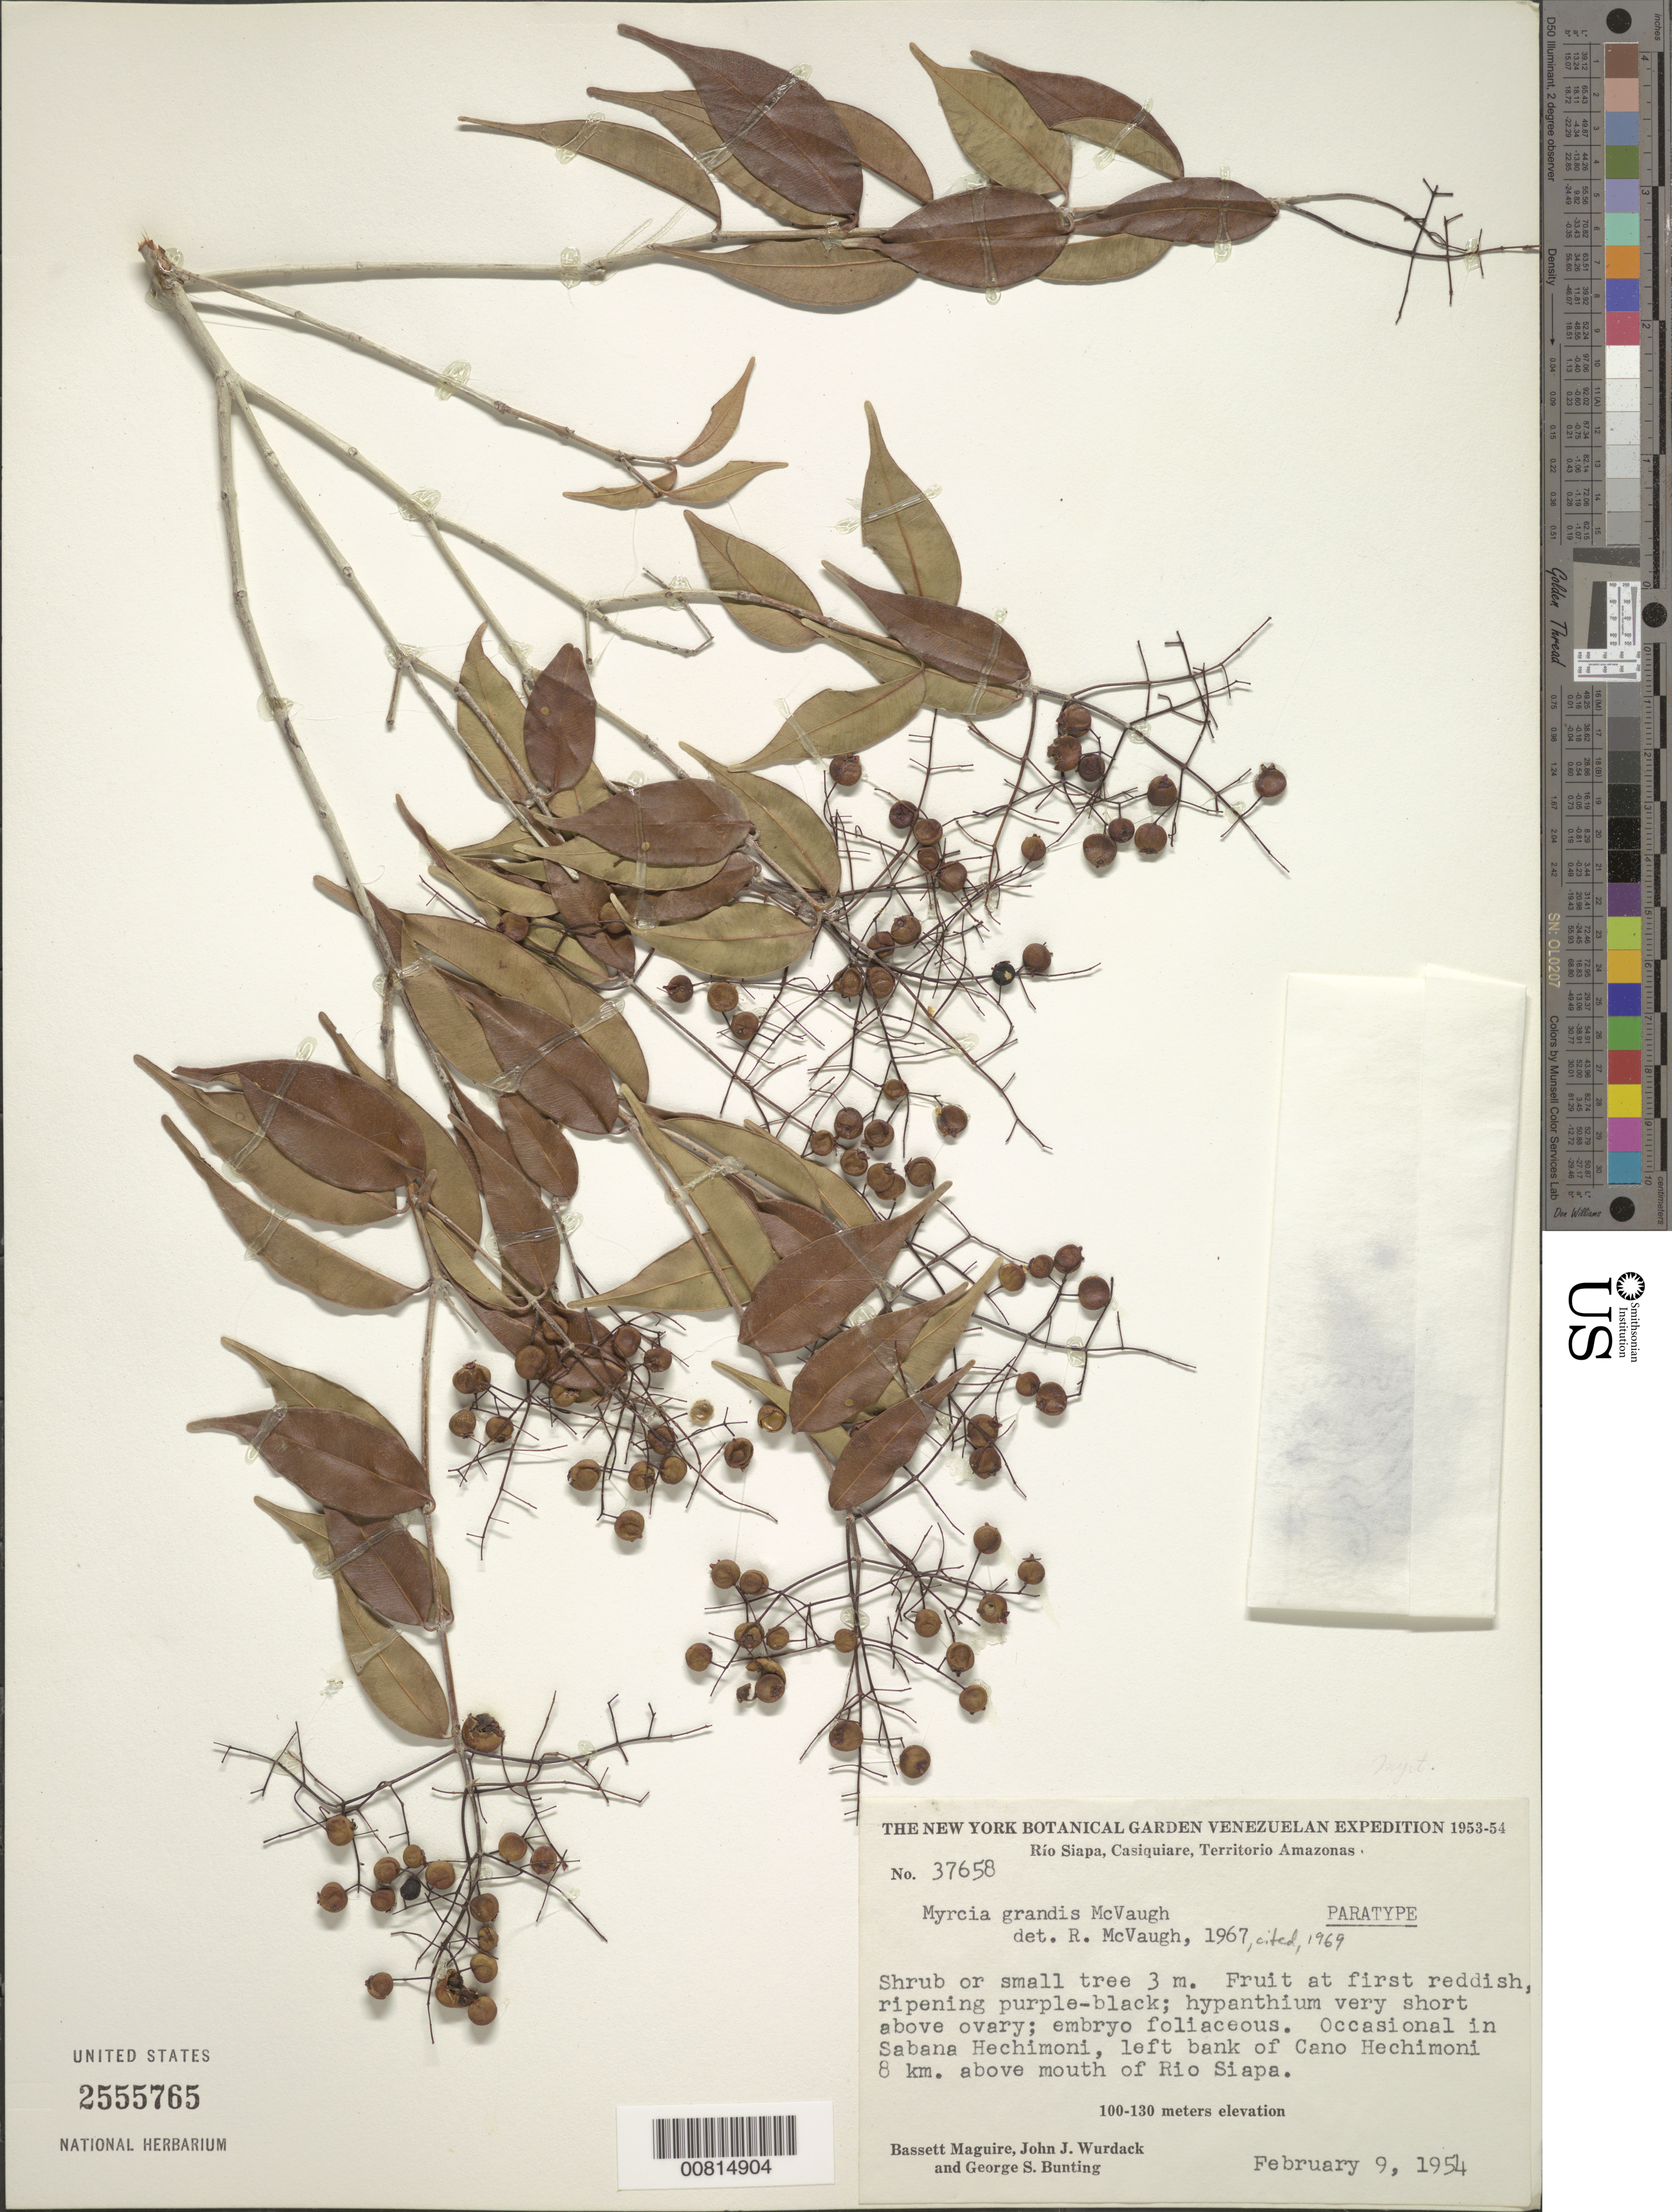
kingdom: Plantae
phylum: Tracheophyta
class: Magnoliopsida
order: Myrtales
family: Myrtaceae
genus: Myrcia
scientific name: Myrcia grandis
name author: McVaugh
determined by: McVaugh, R.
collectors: B. Maguire, J. J. Wurdack & G. S. Bunting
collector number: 37658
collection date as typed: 9-Feb-54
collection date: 1954-02-09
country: Venezuela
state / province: Amazonas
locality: Sabana Hechimoni, 8 km above mouth of Caño Hechimoni; Río Siapa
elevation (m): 100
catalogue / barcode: US 2555765